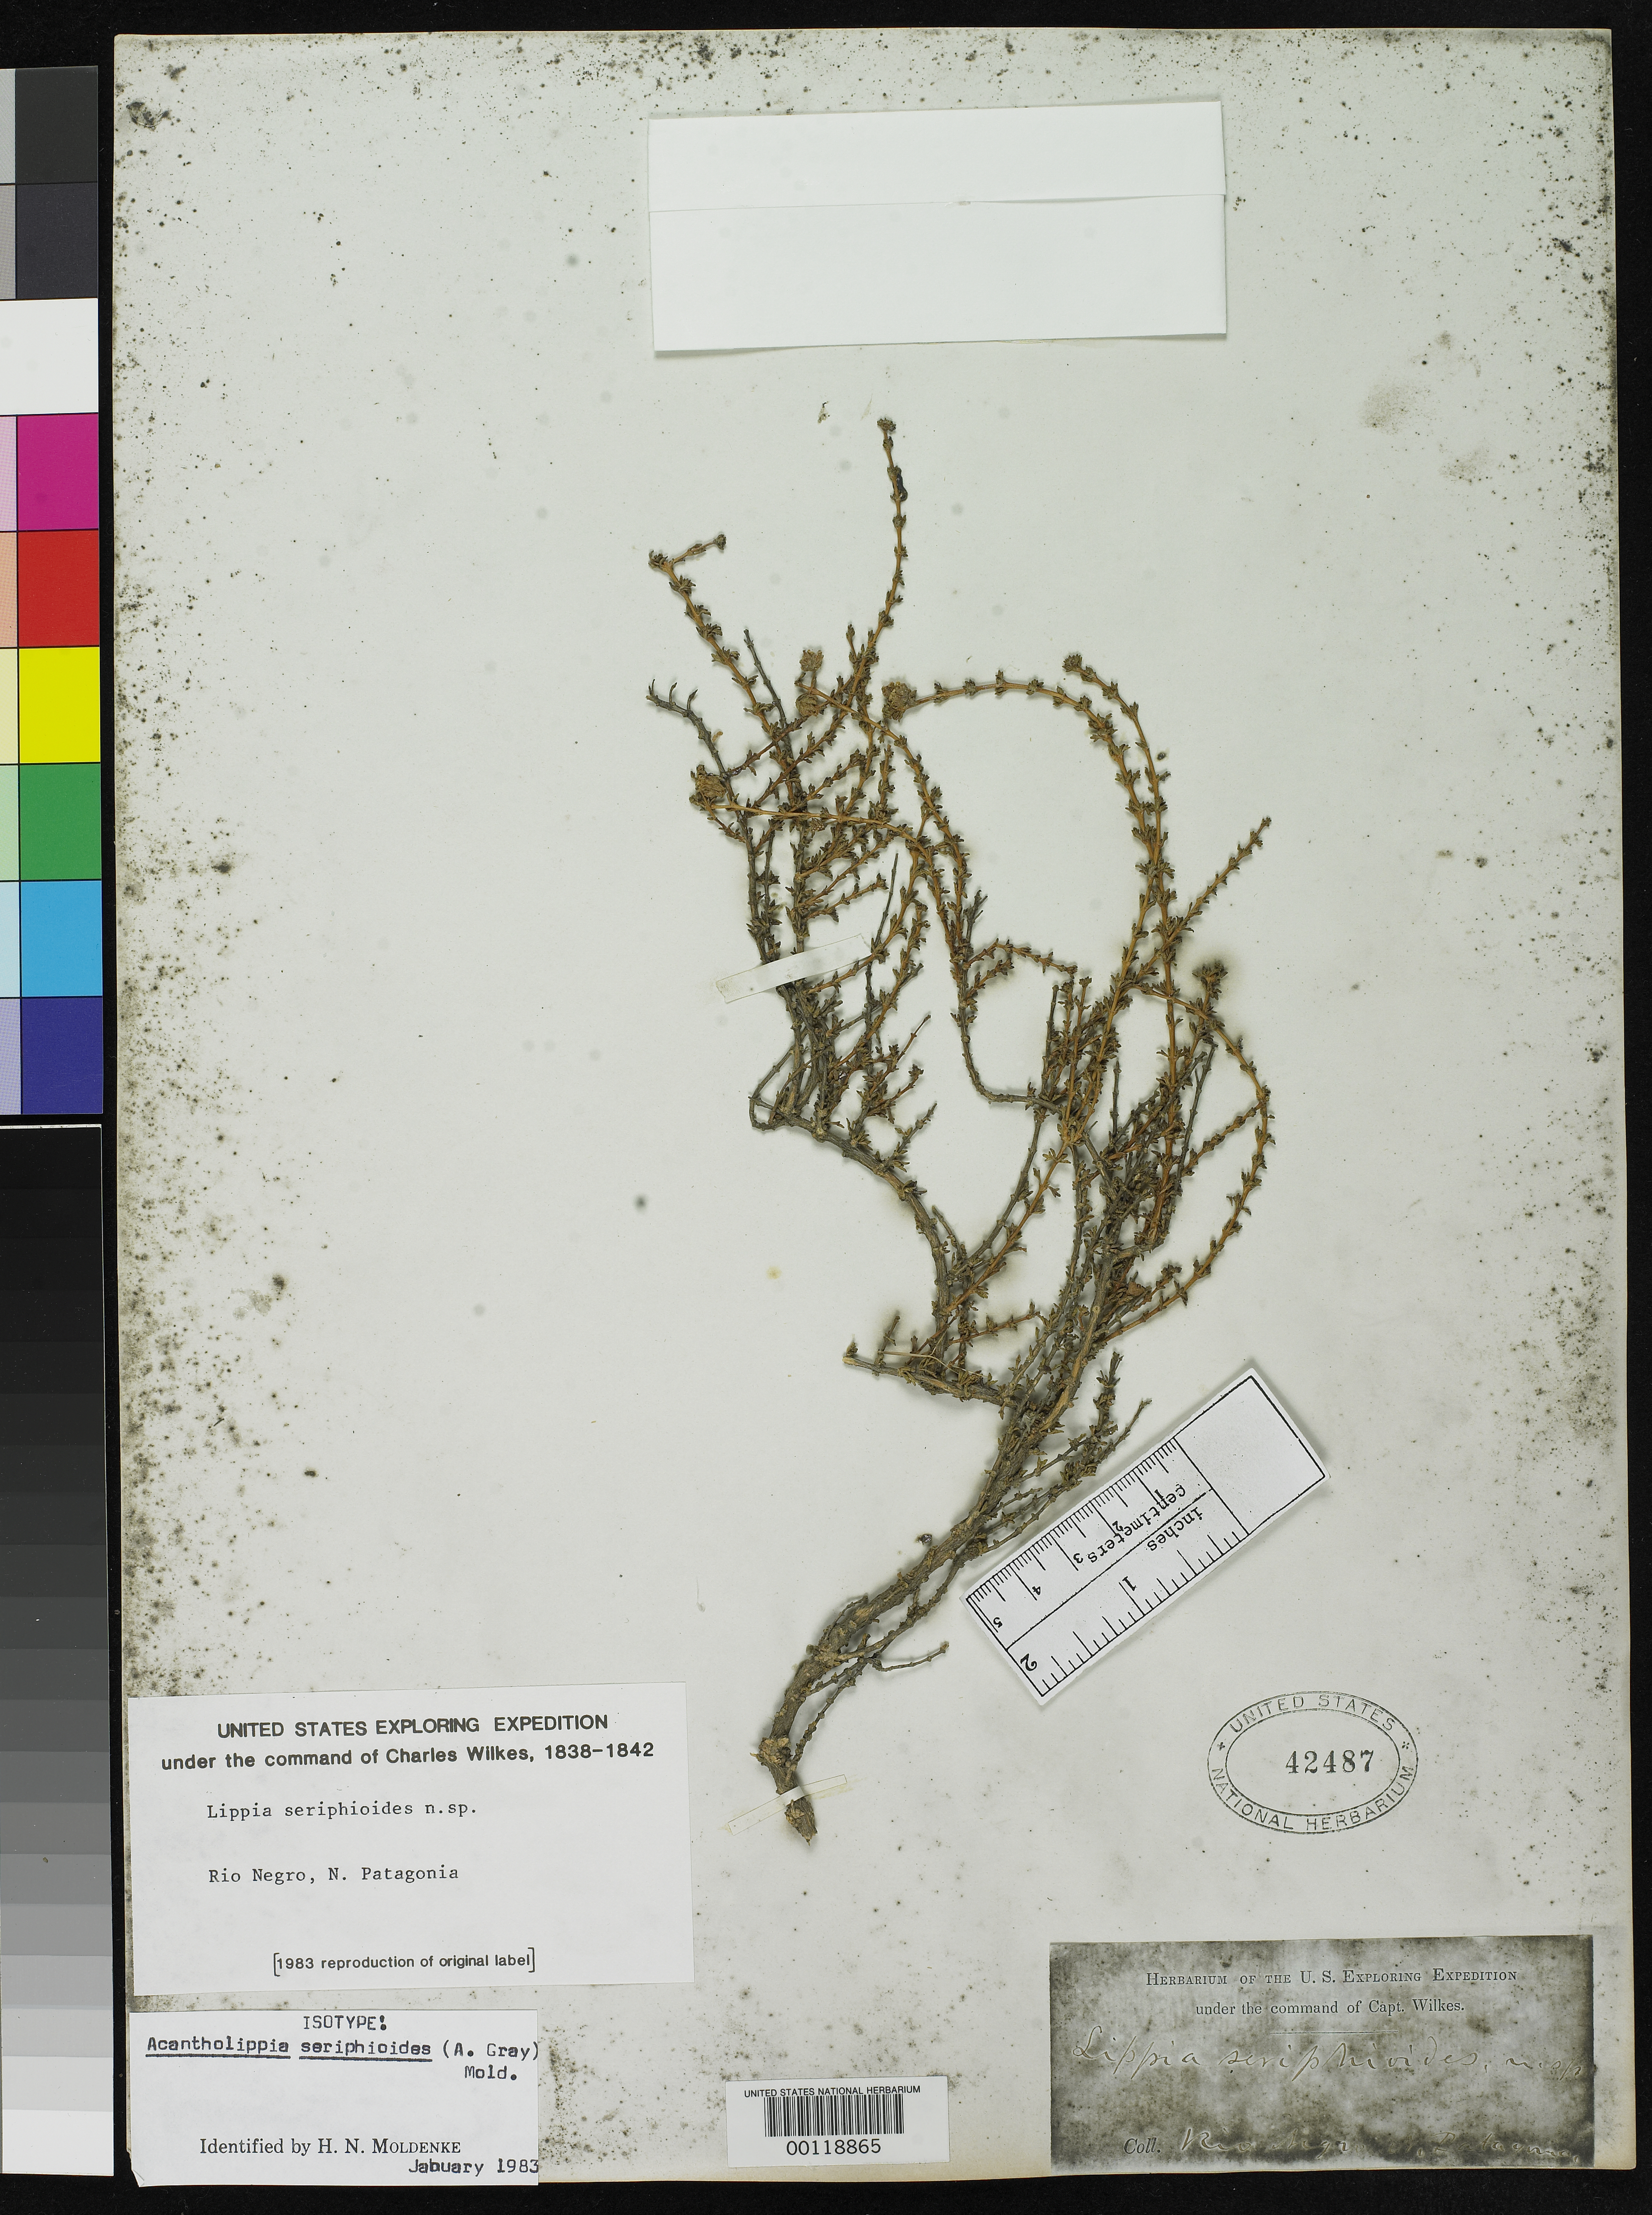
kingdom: Plantae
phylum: Tracheophyta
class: Magnoliopsida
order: Lamiales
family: Verbenaceae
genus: Lippia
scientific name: Lippia seriphioides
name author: A. Gray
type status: Isotype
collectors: Wilkes Explor. Exped.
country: Argentina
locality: Rio Negro.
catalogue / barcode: US 42487